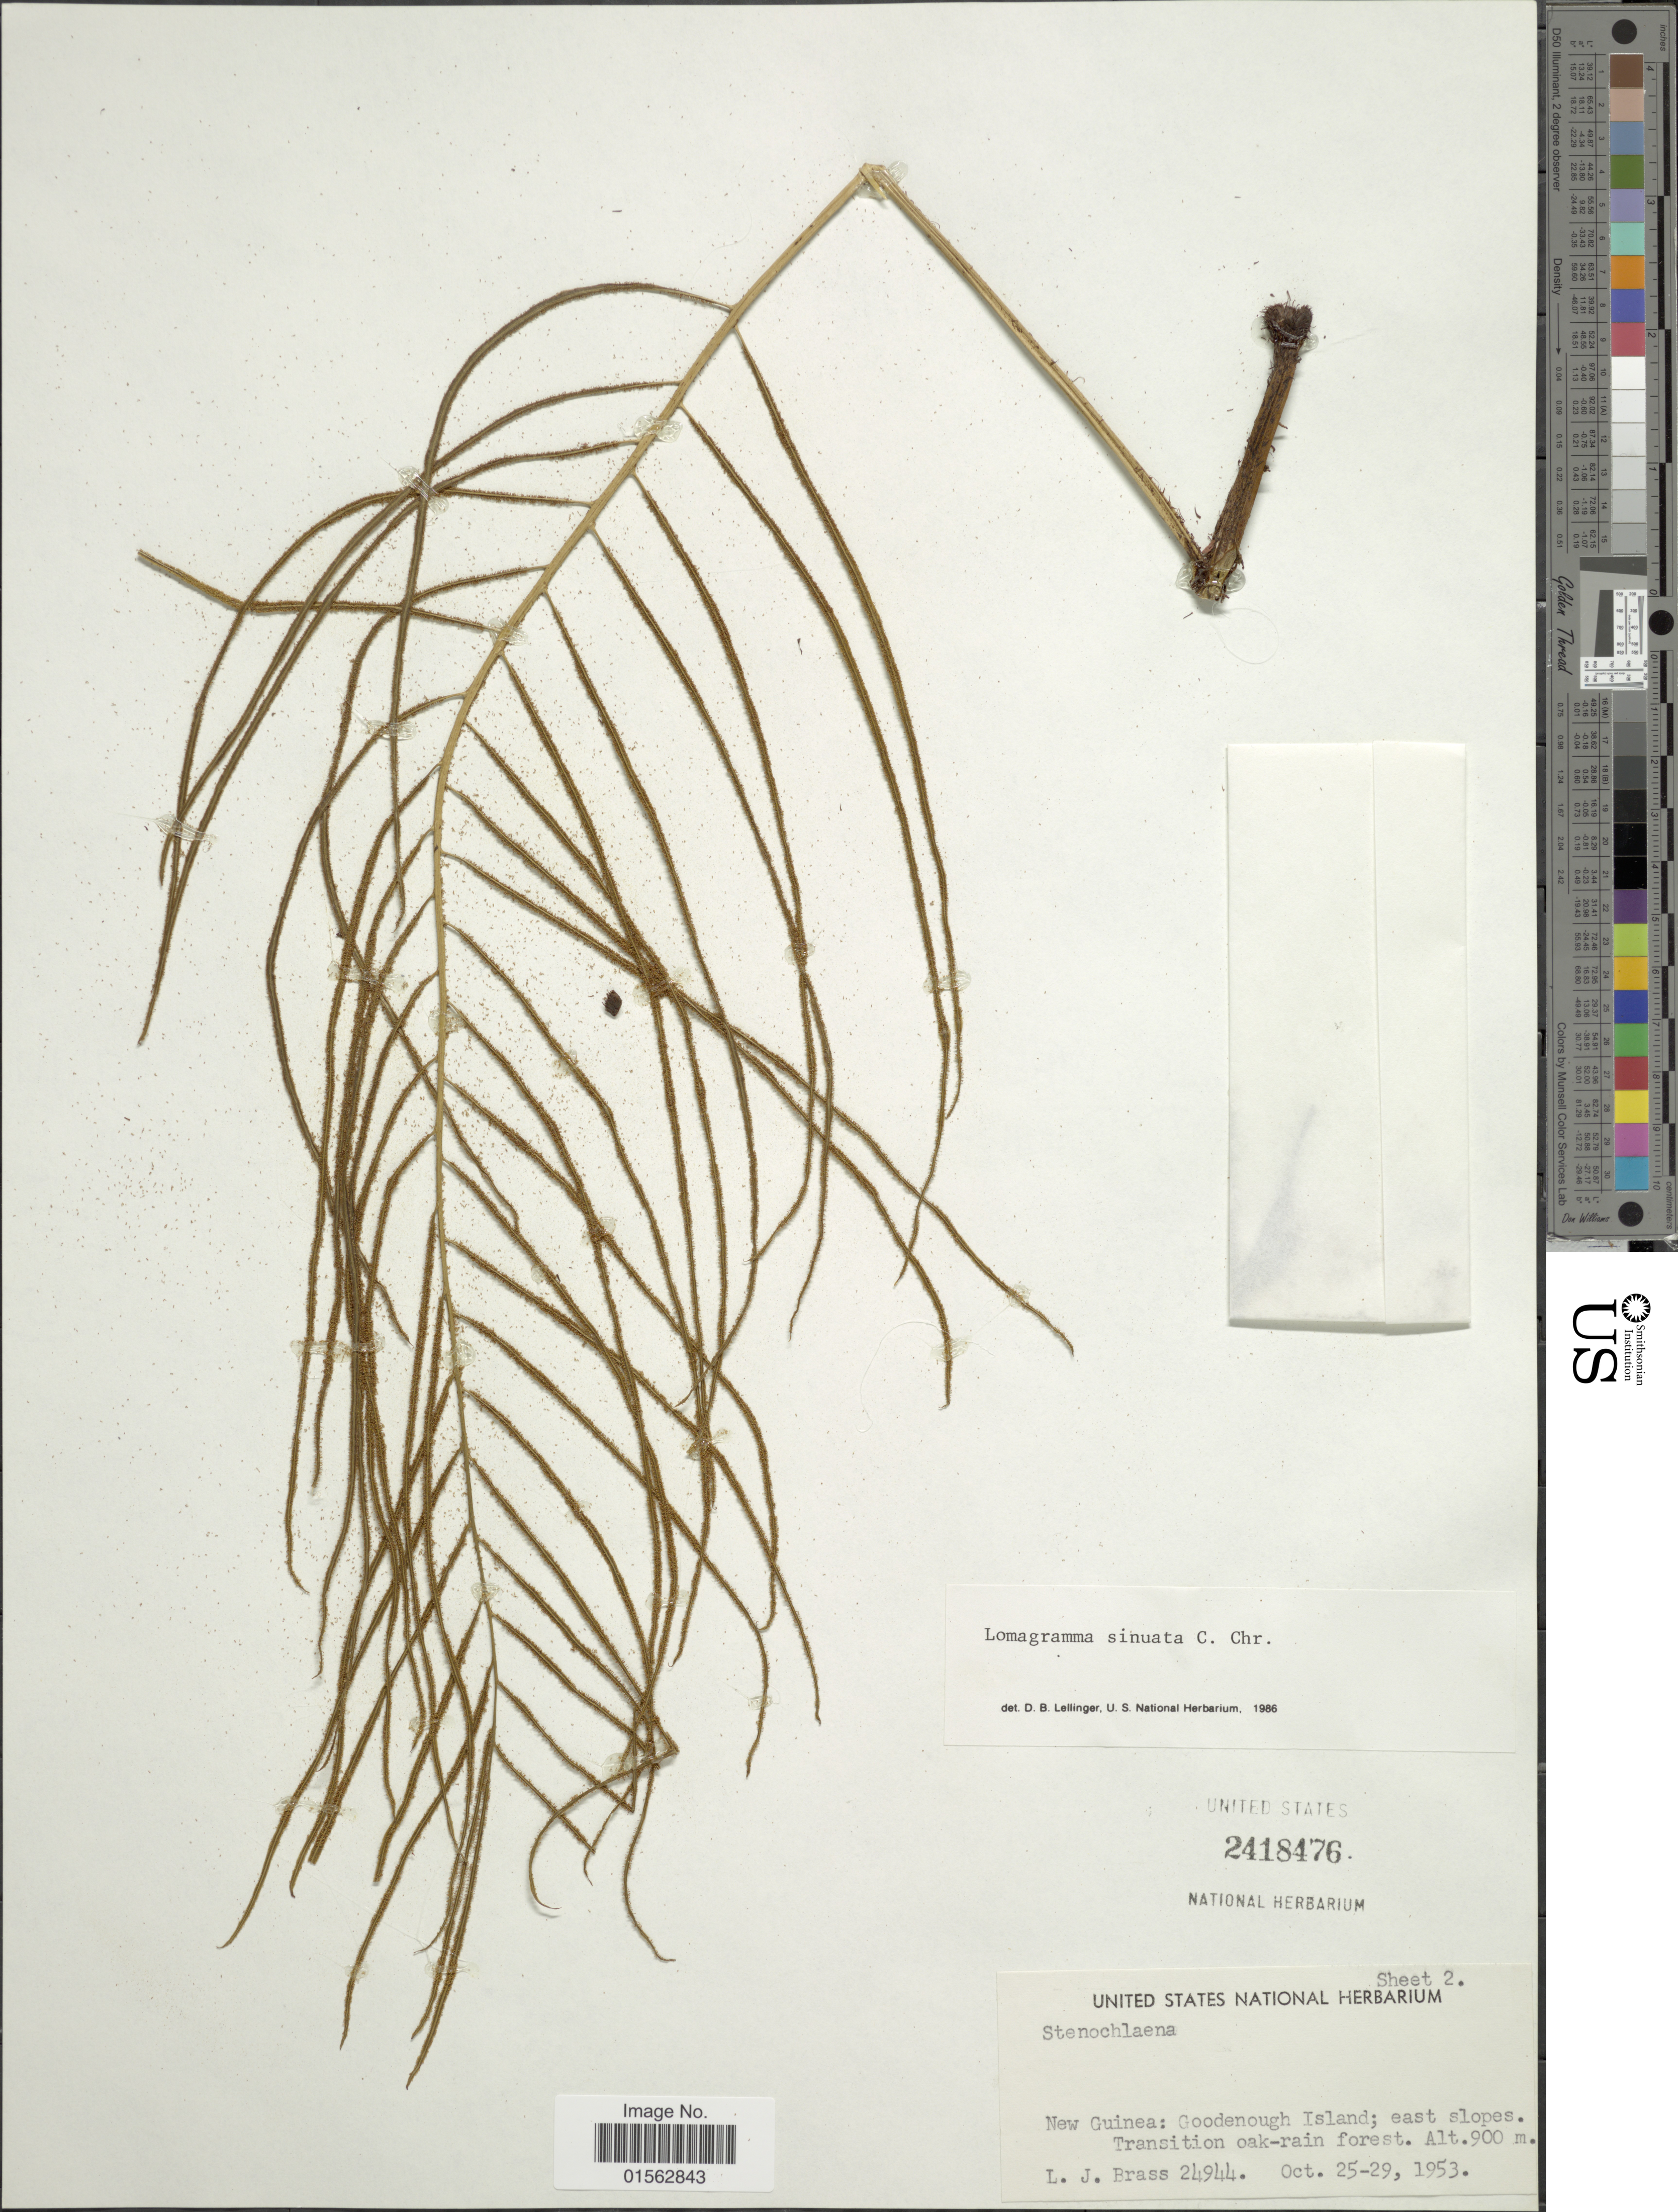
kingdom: Plantae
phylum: Tracheophyta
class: Polypodiopsida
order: Polypodiales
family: Dryopteridaceae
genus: Lomagramma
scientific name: Lomagramma sinuata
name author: C. Chr.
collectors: L. J. Brass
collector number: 24944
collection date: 1953-10-25/1953-10-29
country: Papua New Guinea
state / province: Milne Bay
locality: New Guinea: Goodenough Island; east slopes, transition oak-rain forest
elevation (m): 900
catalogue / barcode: US 2418476